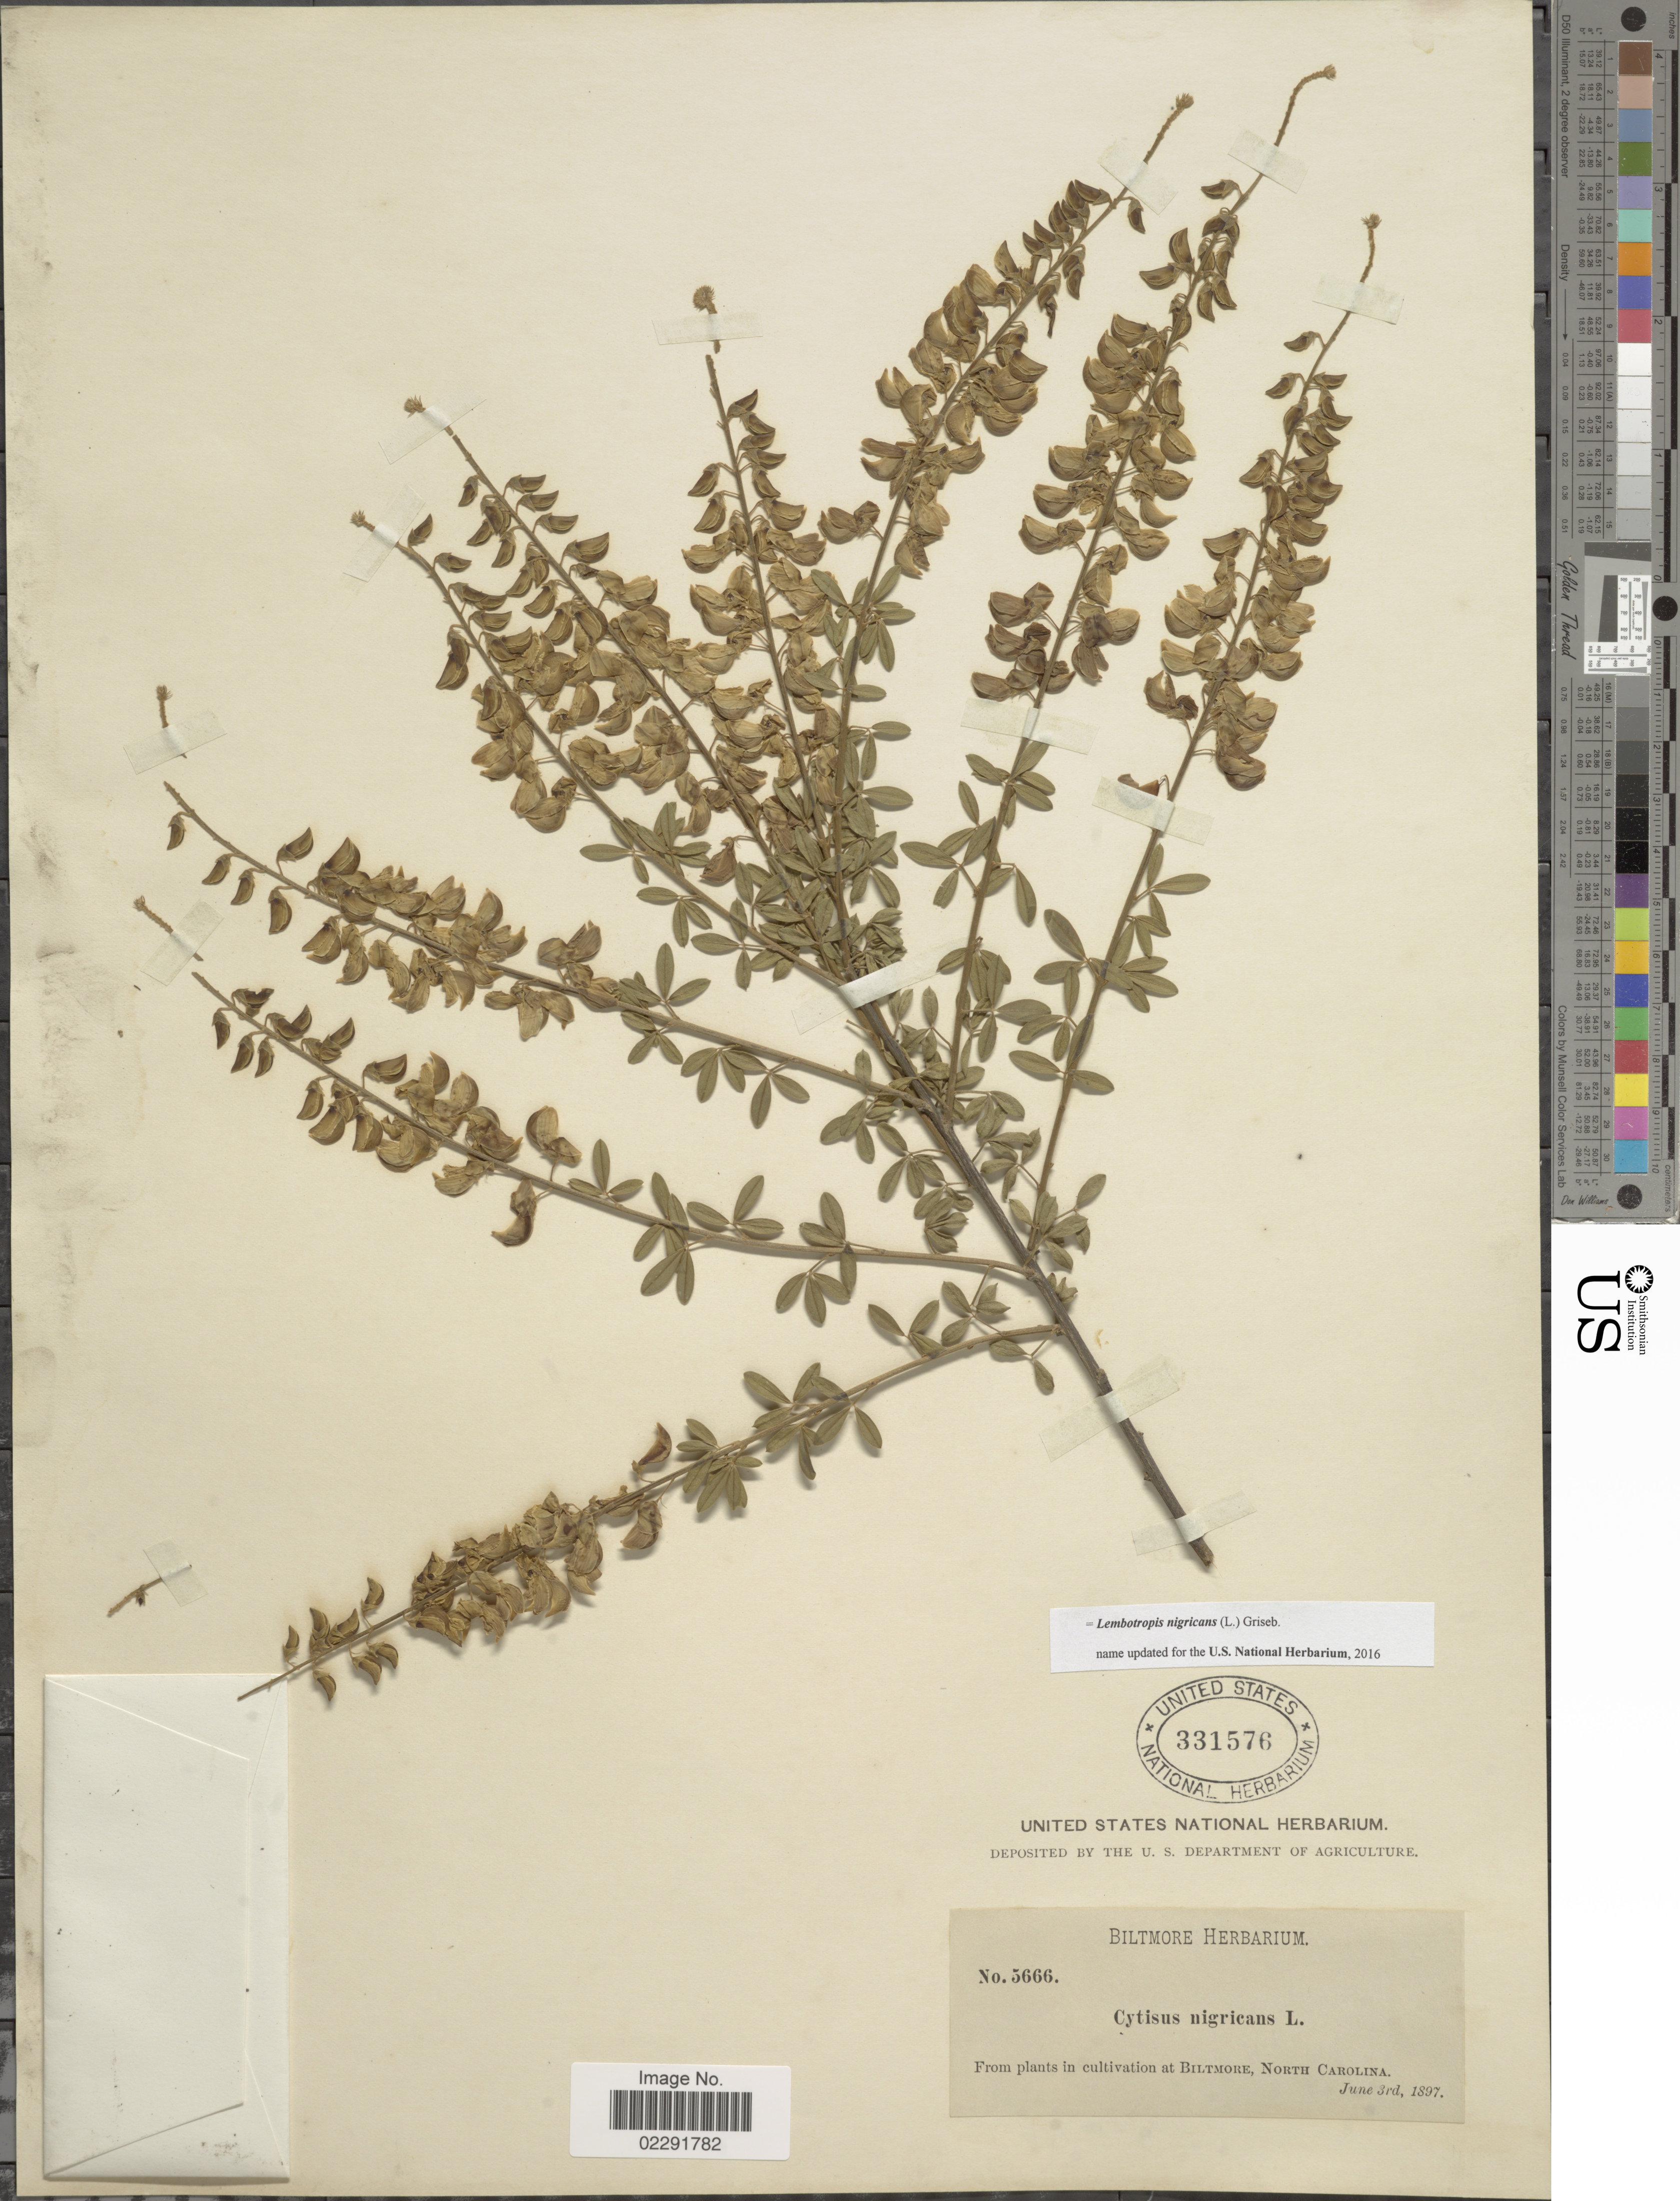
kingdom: Plantae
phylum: Tracheophyta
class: Magnoliopsida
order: Fabales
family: Fabaceae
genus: Lembotropis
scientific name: Lembotropis nigricans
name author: (L.) Griseb.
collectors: ex herb. Biltmore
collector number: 5666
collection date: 1897-06-03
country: United States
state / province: North Carolina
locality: In cultivation at Biltmore.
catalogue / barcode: US 331576